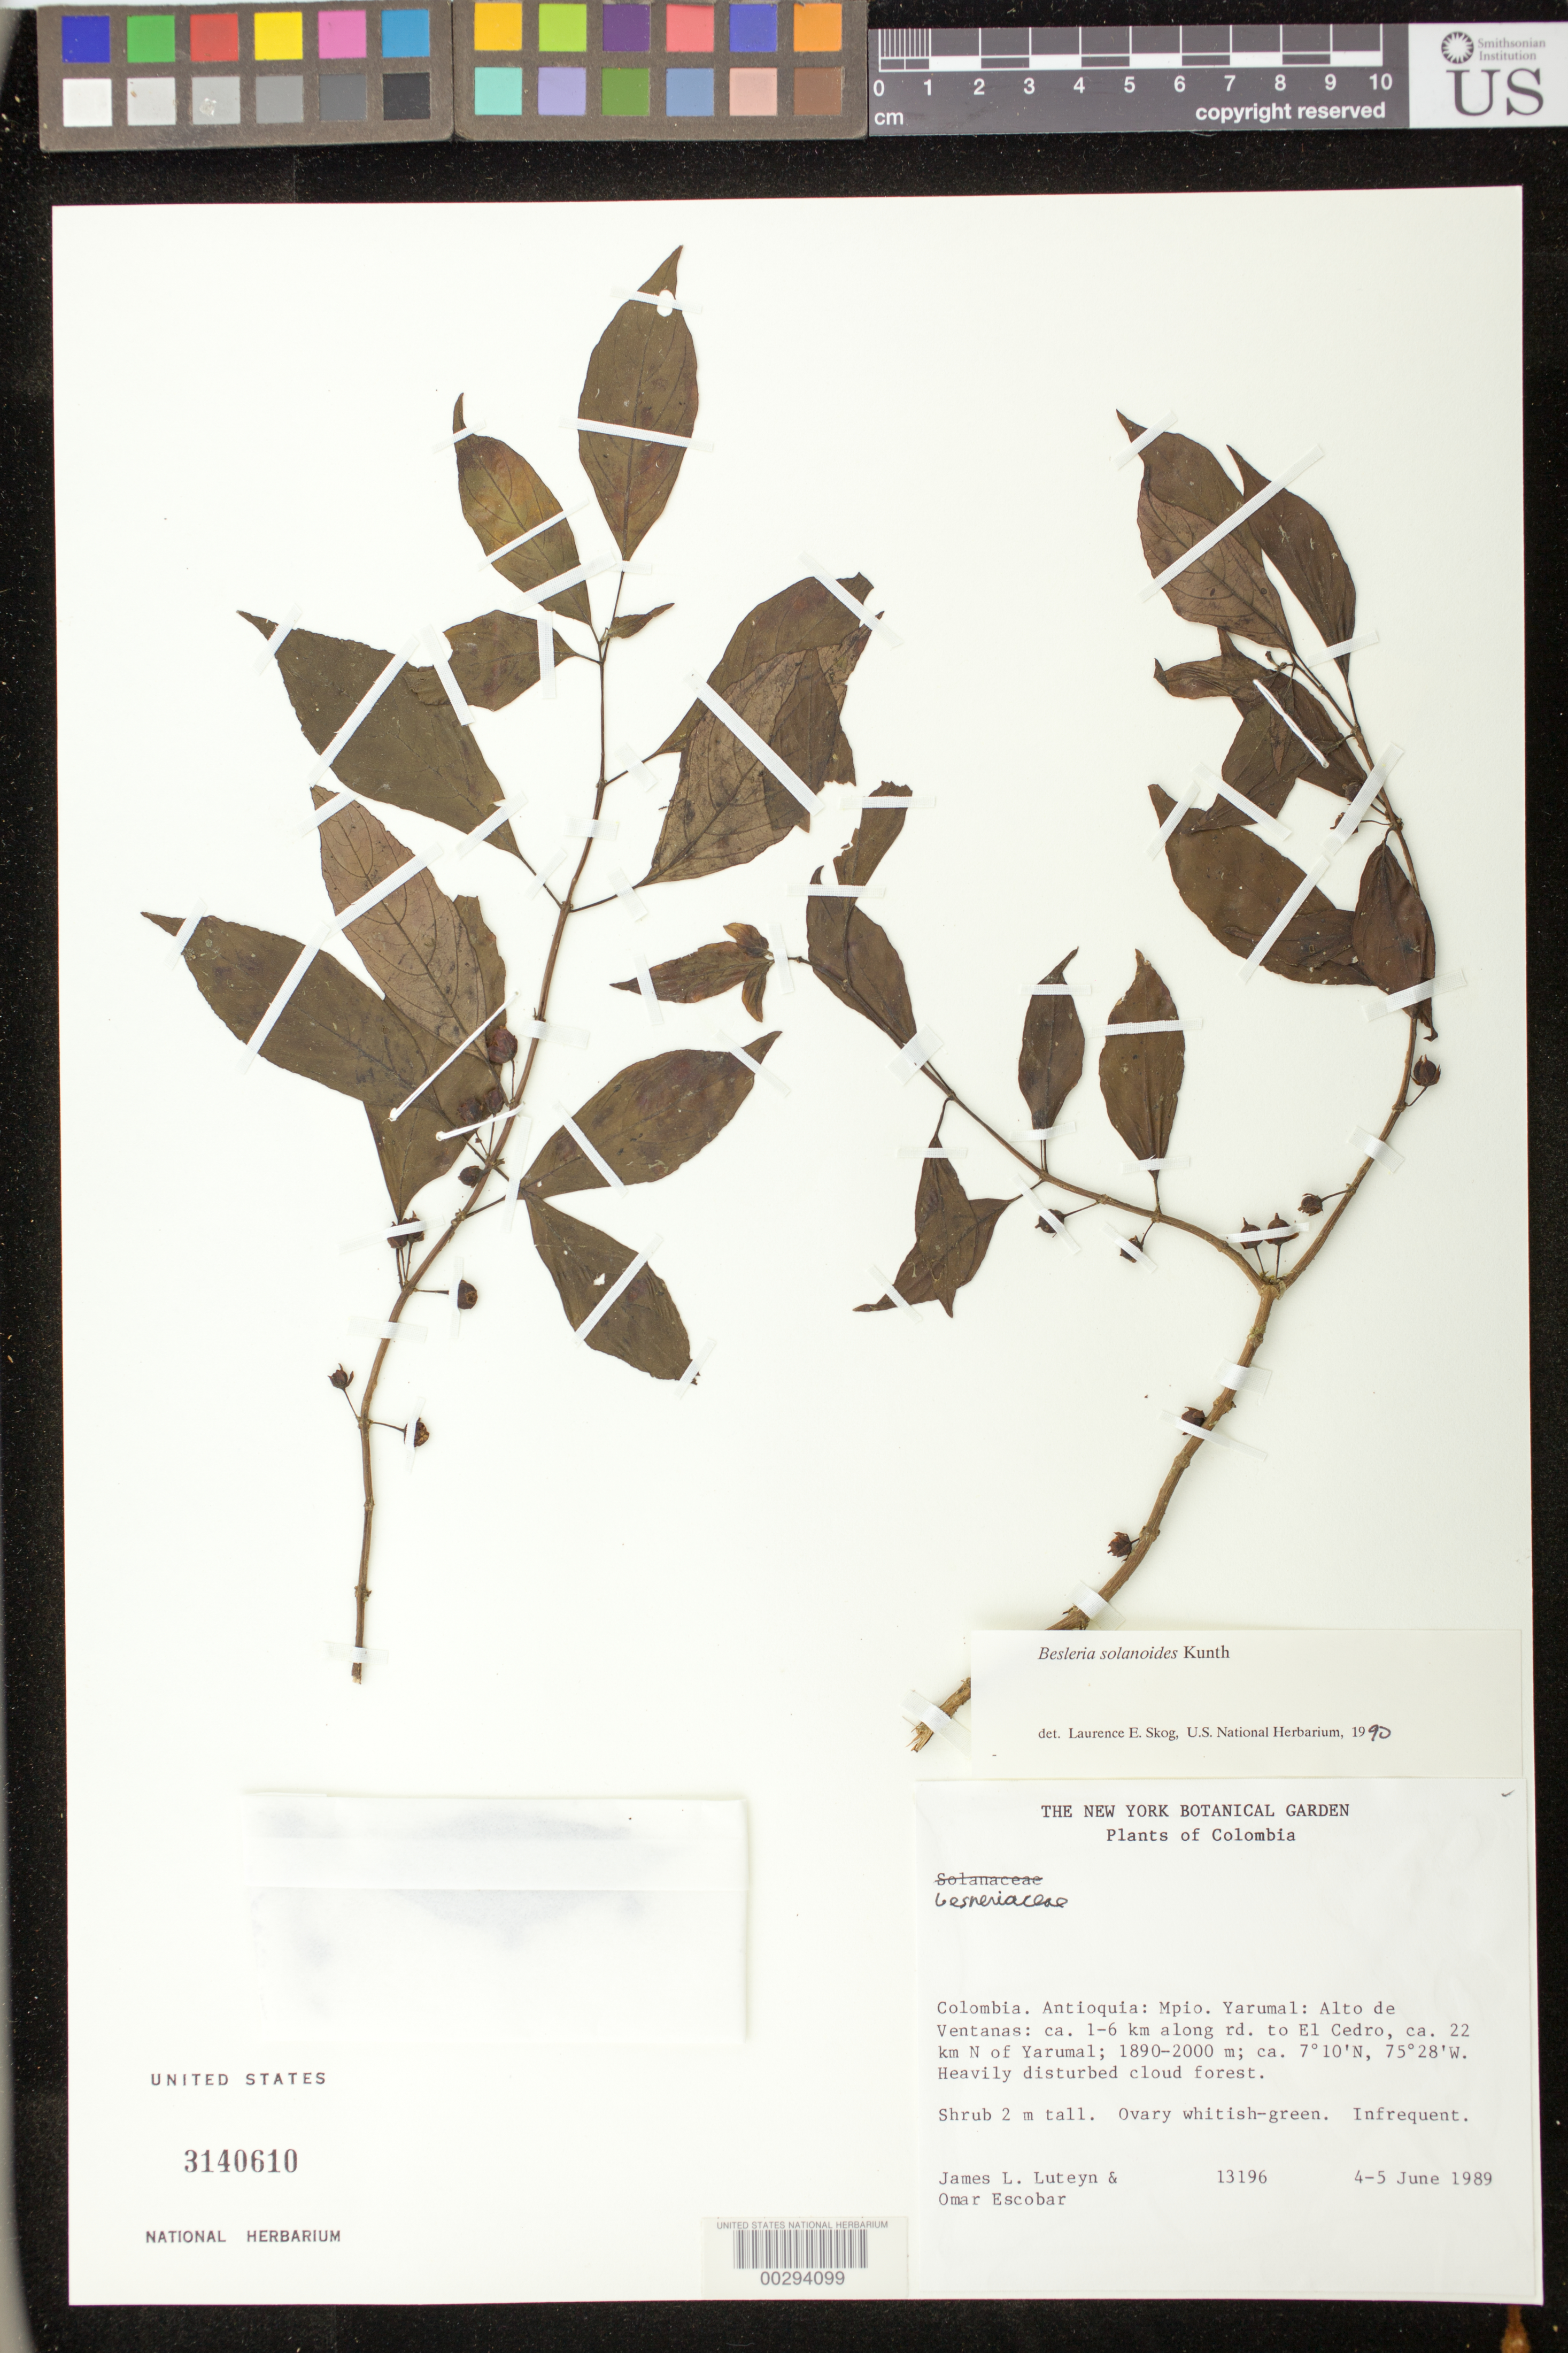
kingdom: Plantae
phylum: Tracheophyta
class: Magnoliopsida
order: Lamiales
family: Gesneriaceae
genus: Besleria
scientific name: Besleria solanoides var. solanoides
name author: Kunth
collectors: J. L. Luteyn & O. D. Escobar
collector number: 13196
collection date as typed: Jun 1989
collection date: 1989-06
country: Colombia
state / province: Antioquia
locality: Mun. of Yarumal, Alto de Ventanas, ca 1-6 km along rd to El Cedro, ca 22 km N of Yarumal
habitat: Heavily disturbed cloud forest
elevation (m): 1890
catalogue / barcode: US 3140610